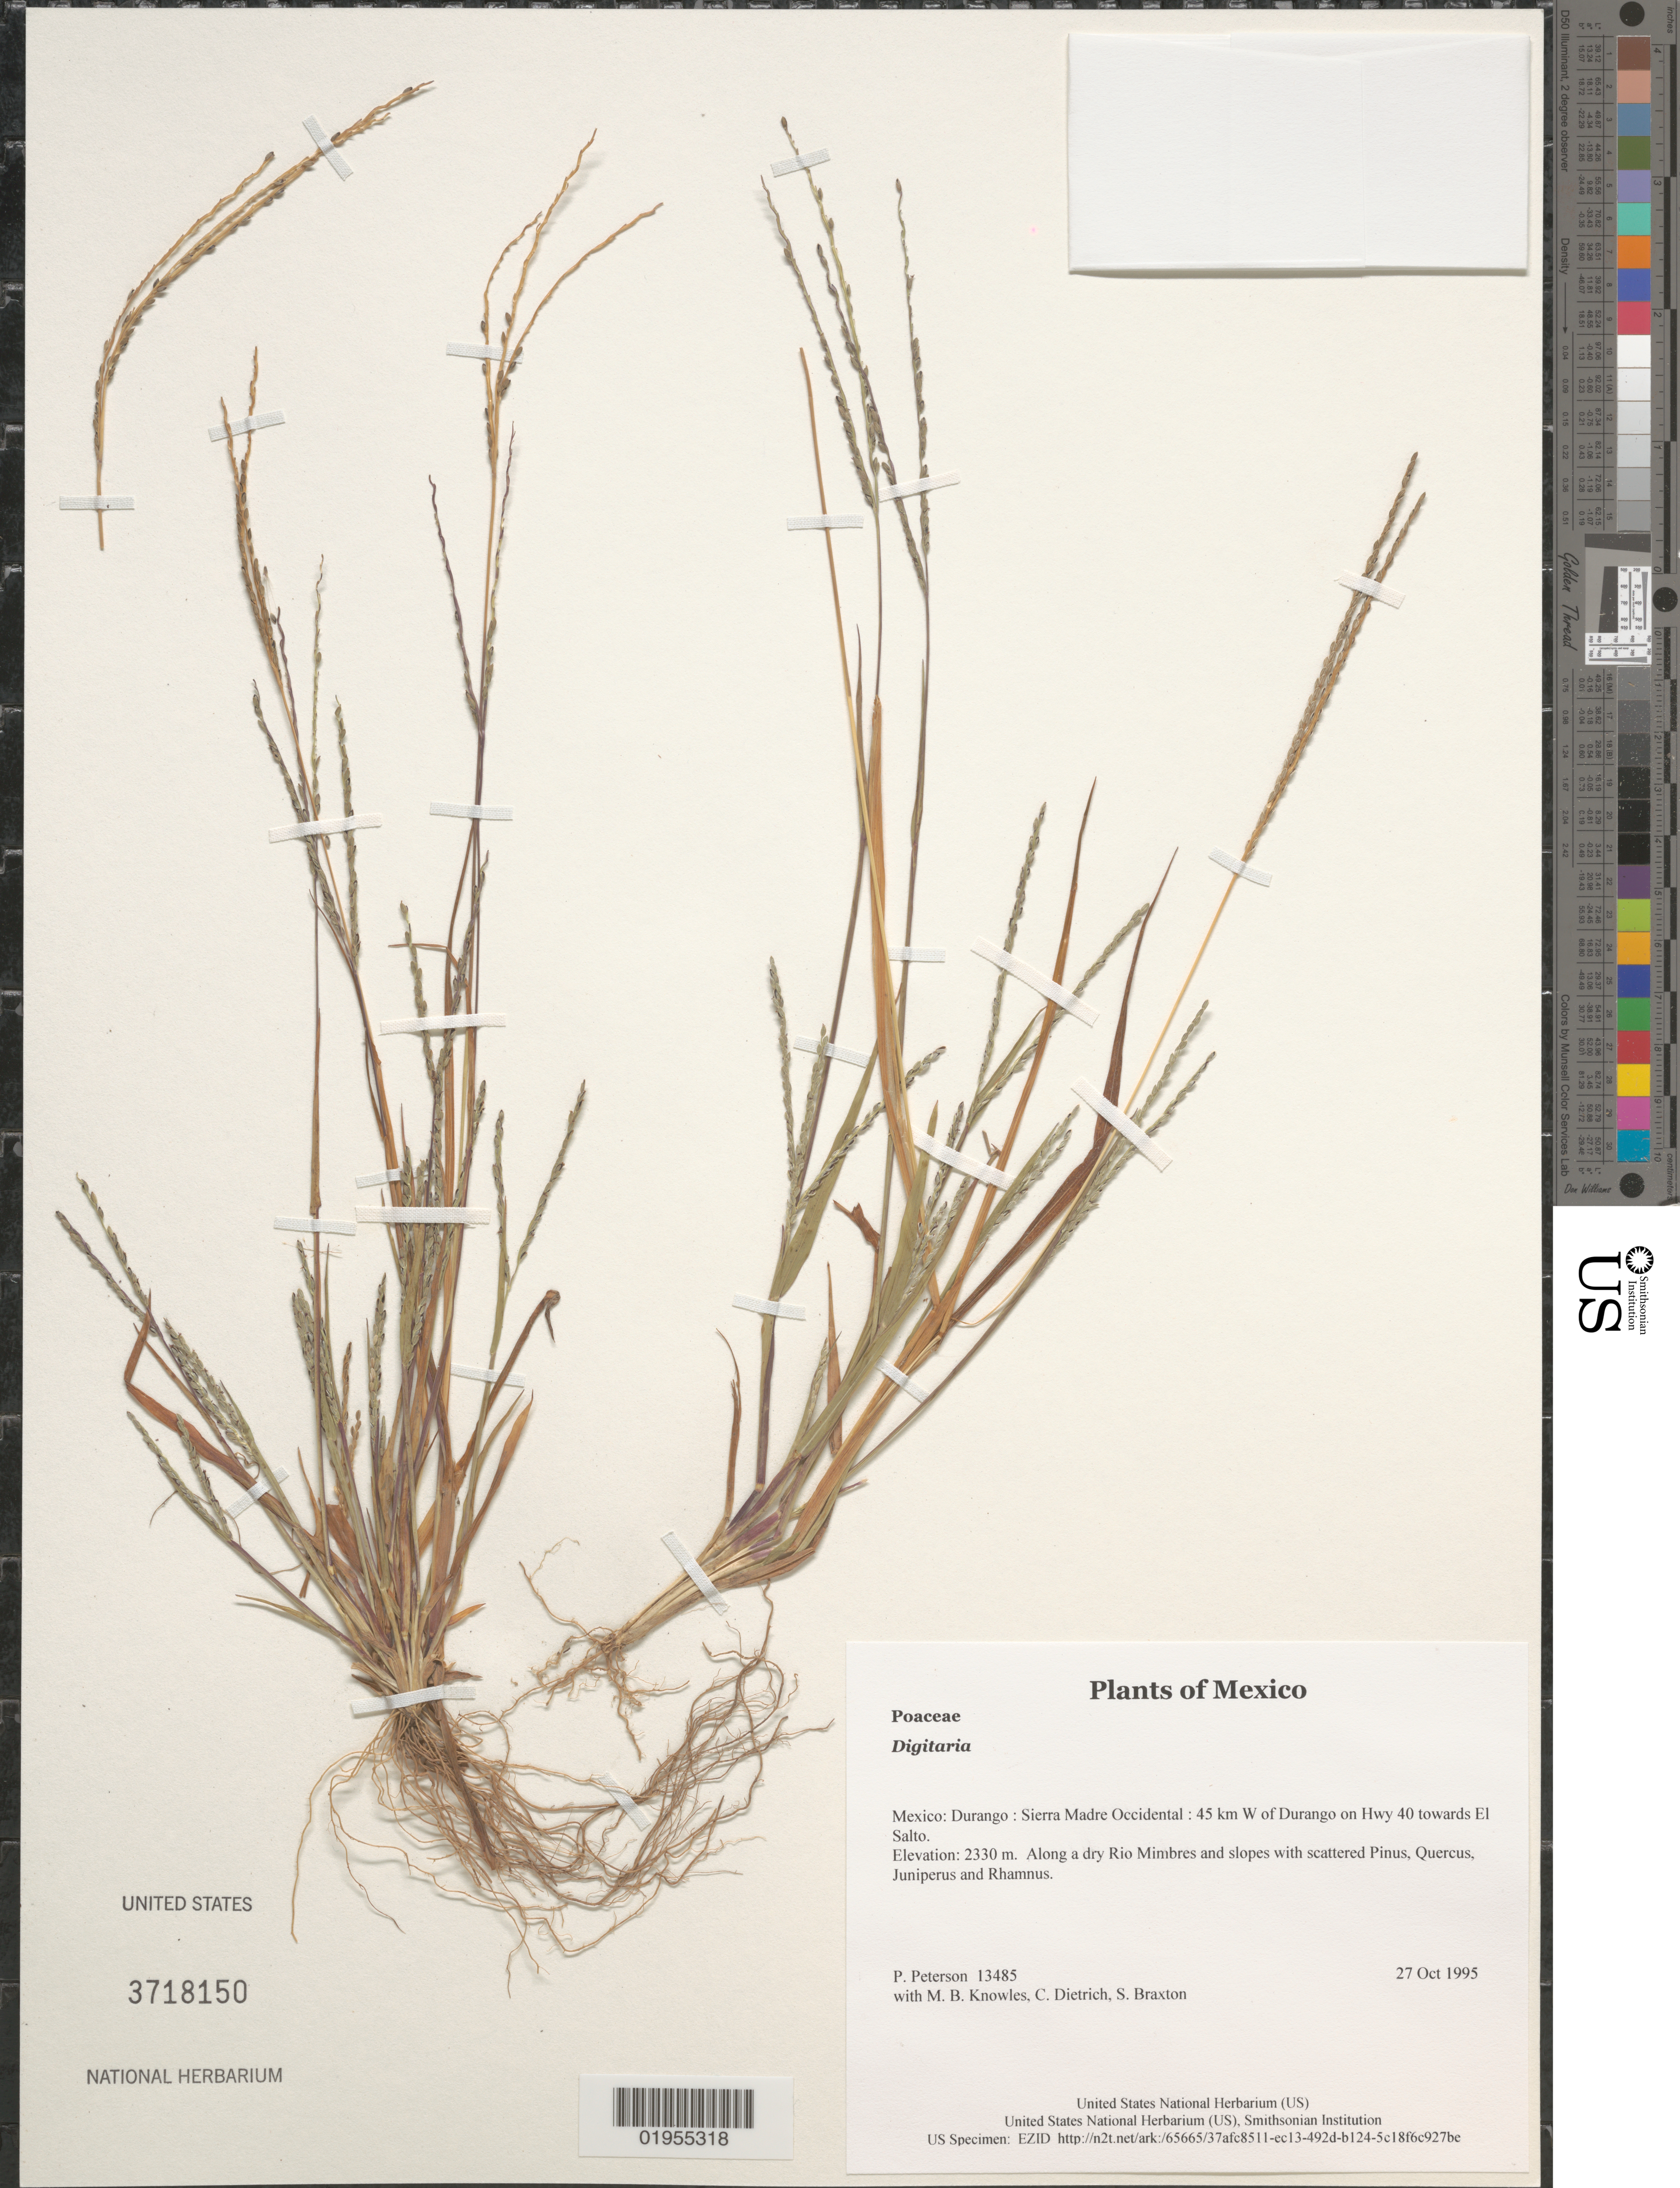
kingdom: Plantae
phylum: Tracheophyta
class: Liliopsida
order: Poales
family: Poaceae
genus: Digitaria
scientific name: Digitaria sp.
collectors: P. M. Peterson, M. B. Knowles, C. Dietrich & S. Braxton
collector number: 13485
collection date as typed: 27 Oct 1995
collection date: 1995-10-27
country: Mexico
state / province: Durango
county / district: Sierra Madre Occidental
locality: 45 km W of Durango on Hwy 40 towards El Salto.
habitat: Along a dry Rio Mimbres and slopes with scattered Pinus, Quercus, Juniperus and Rhamnus.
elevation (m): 2330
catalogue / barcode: US 3718150